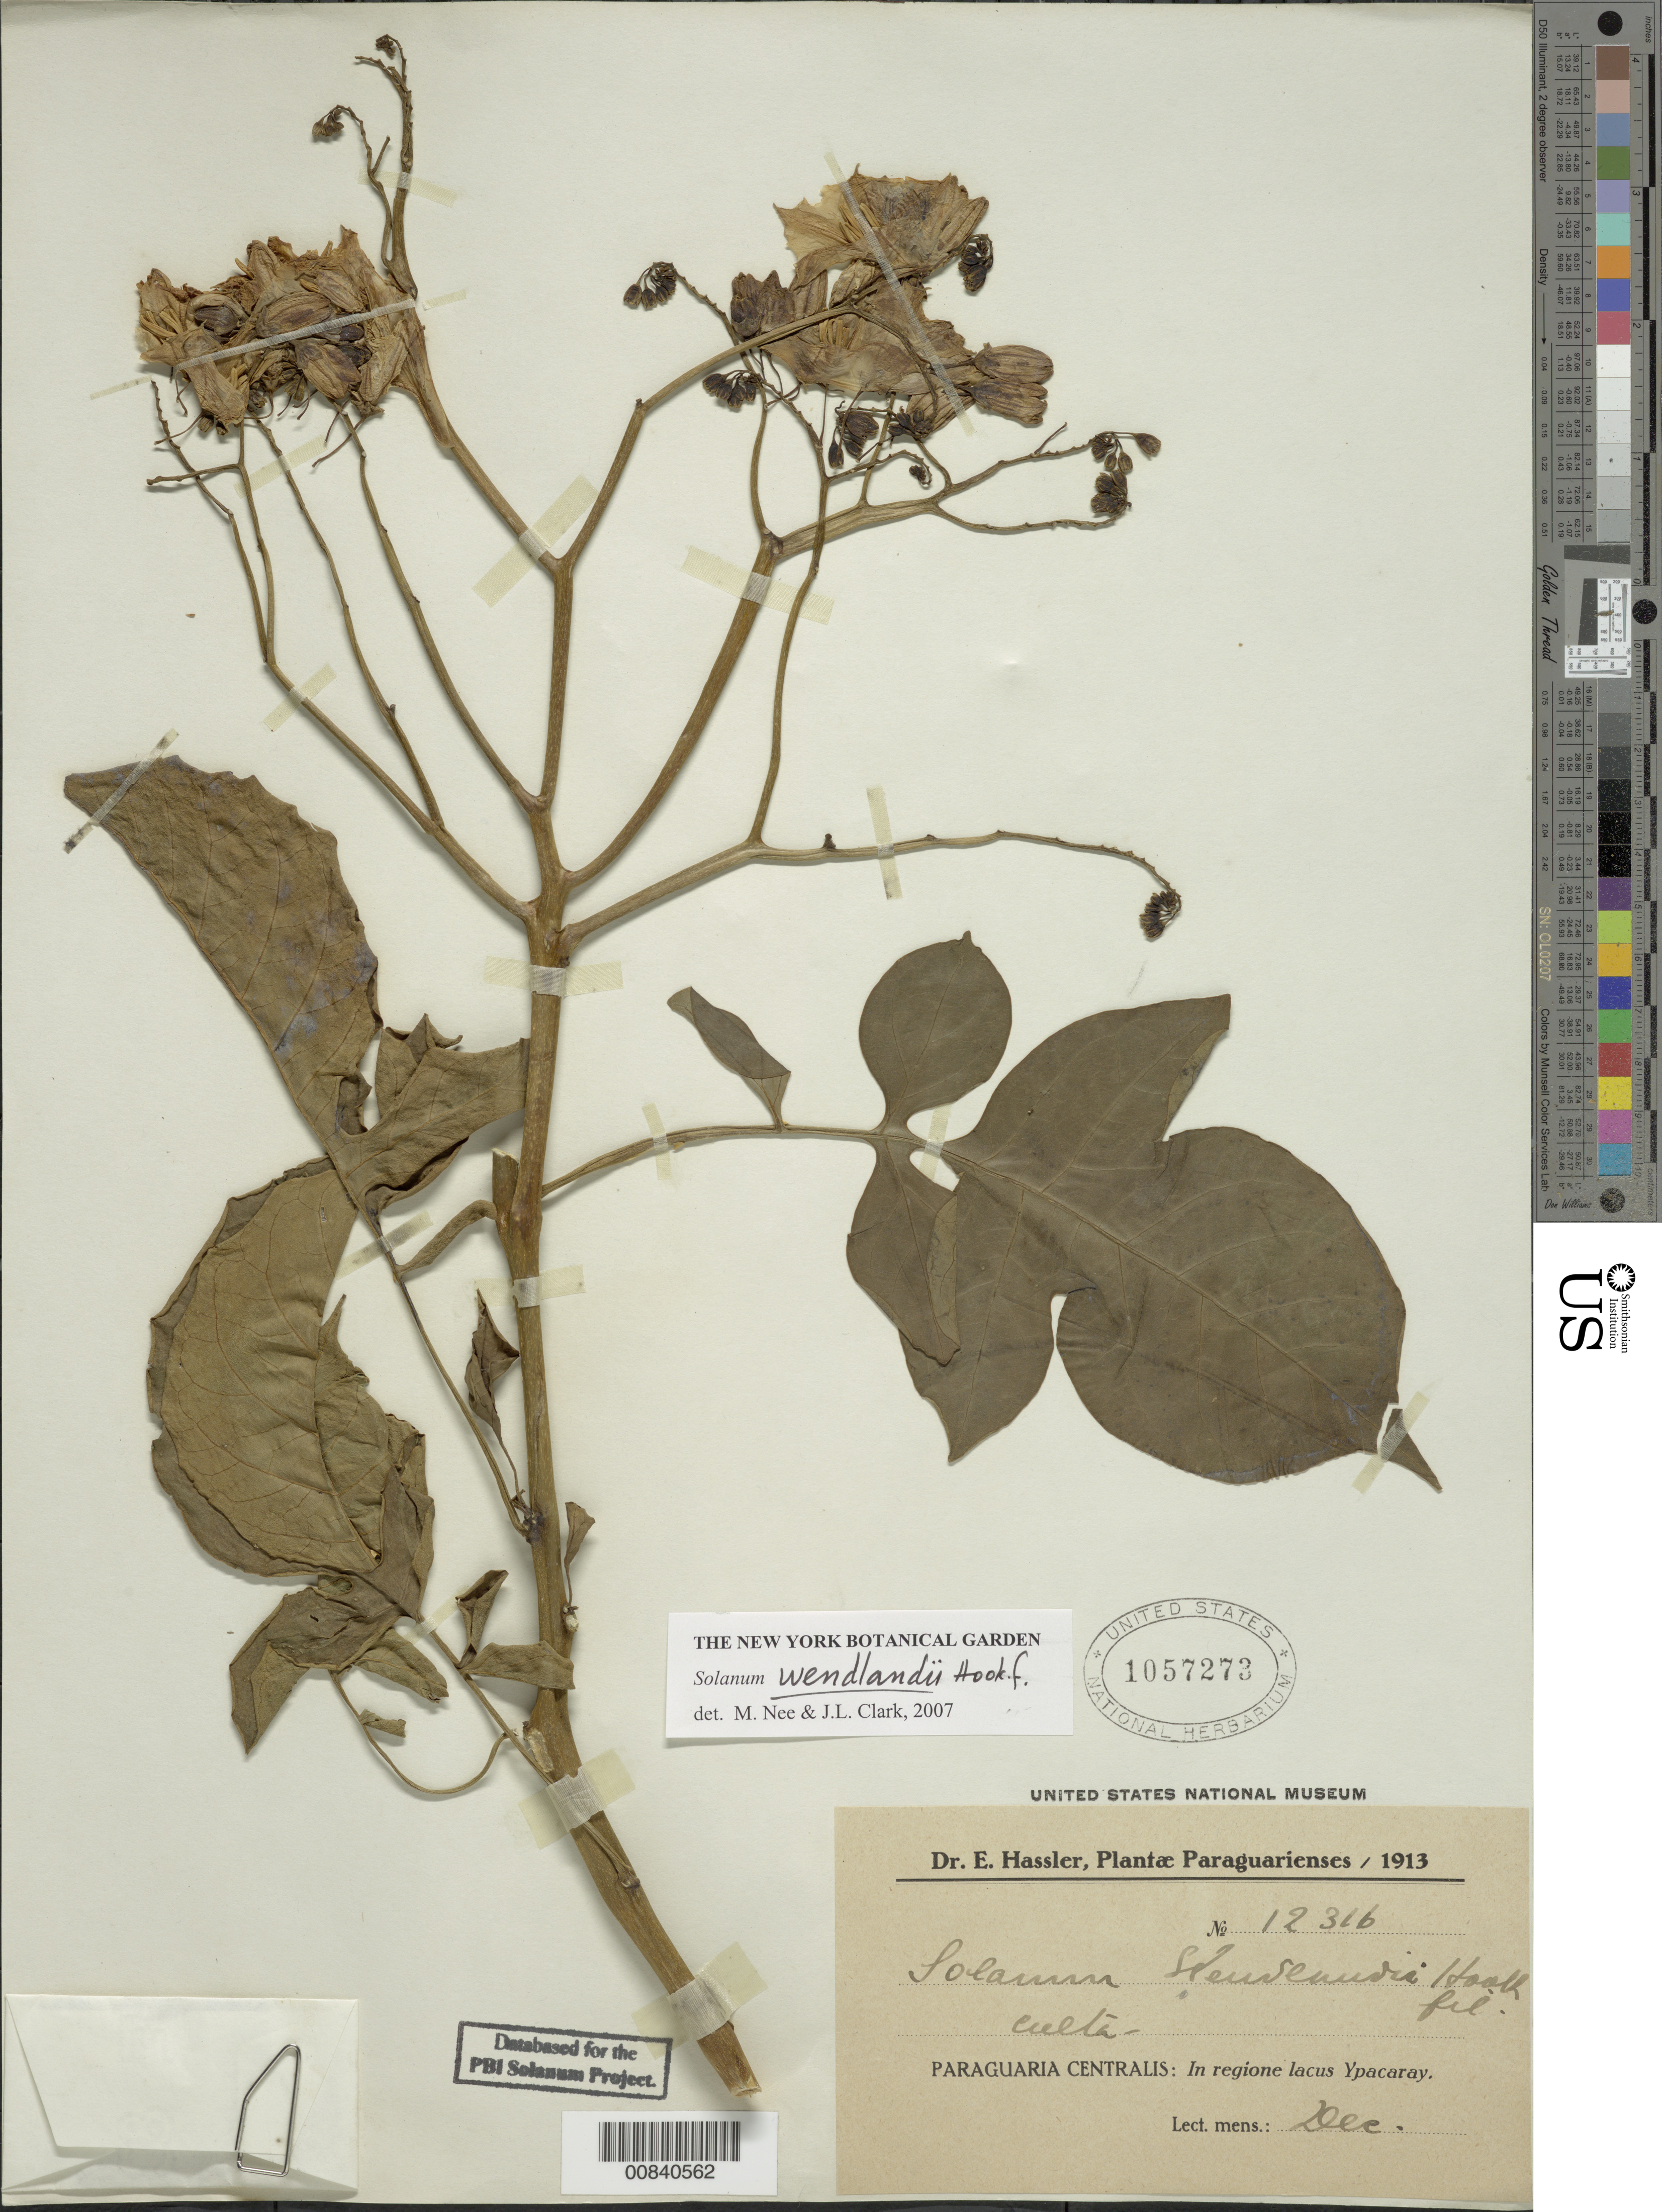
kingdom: Plantae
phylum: Tracheophyta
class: Magnoliopsida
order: Solanales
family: Solanaceae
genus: Solanum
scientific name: Solanum wendlandii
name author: Hook. f.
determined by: Clark, J. L., (SEL), The Marie Selby Botanical Garden (UNITED STATES)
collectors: E. Hassler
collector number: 12316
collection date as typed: Dec 1913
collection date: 1913-12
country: Paraguay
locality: Paraguaria Centralis: In regione lacus pacaray.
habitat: cultivated.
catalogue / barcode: US 1057273